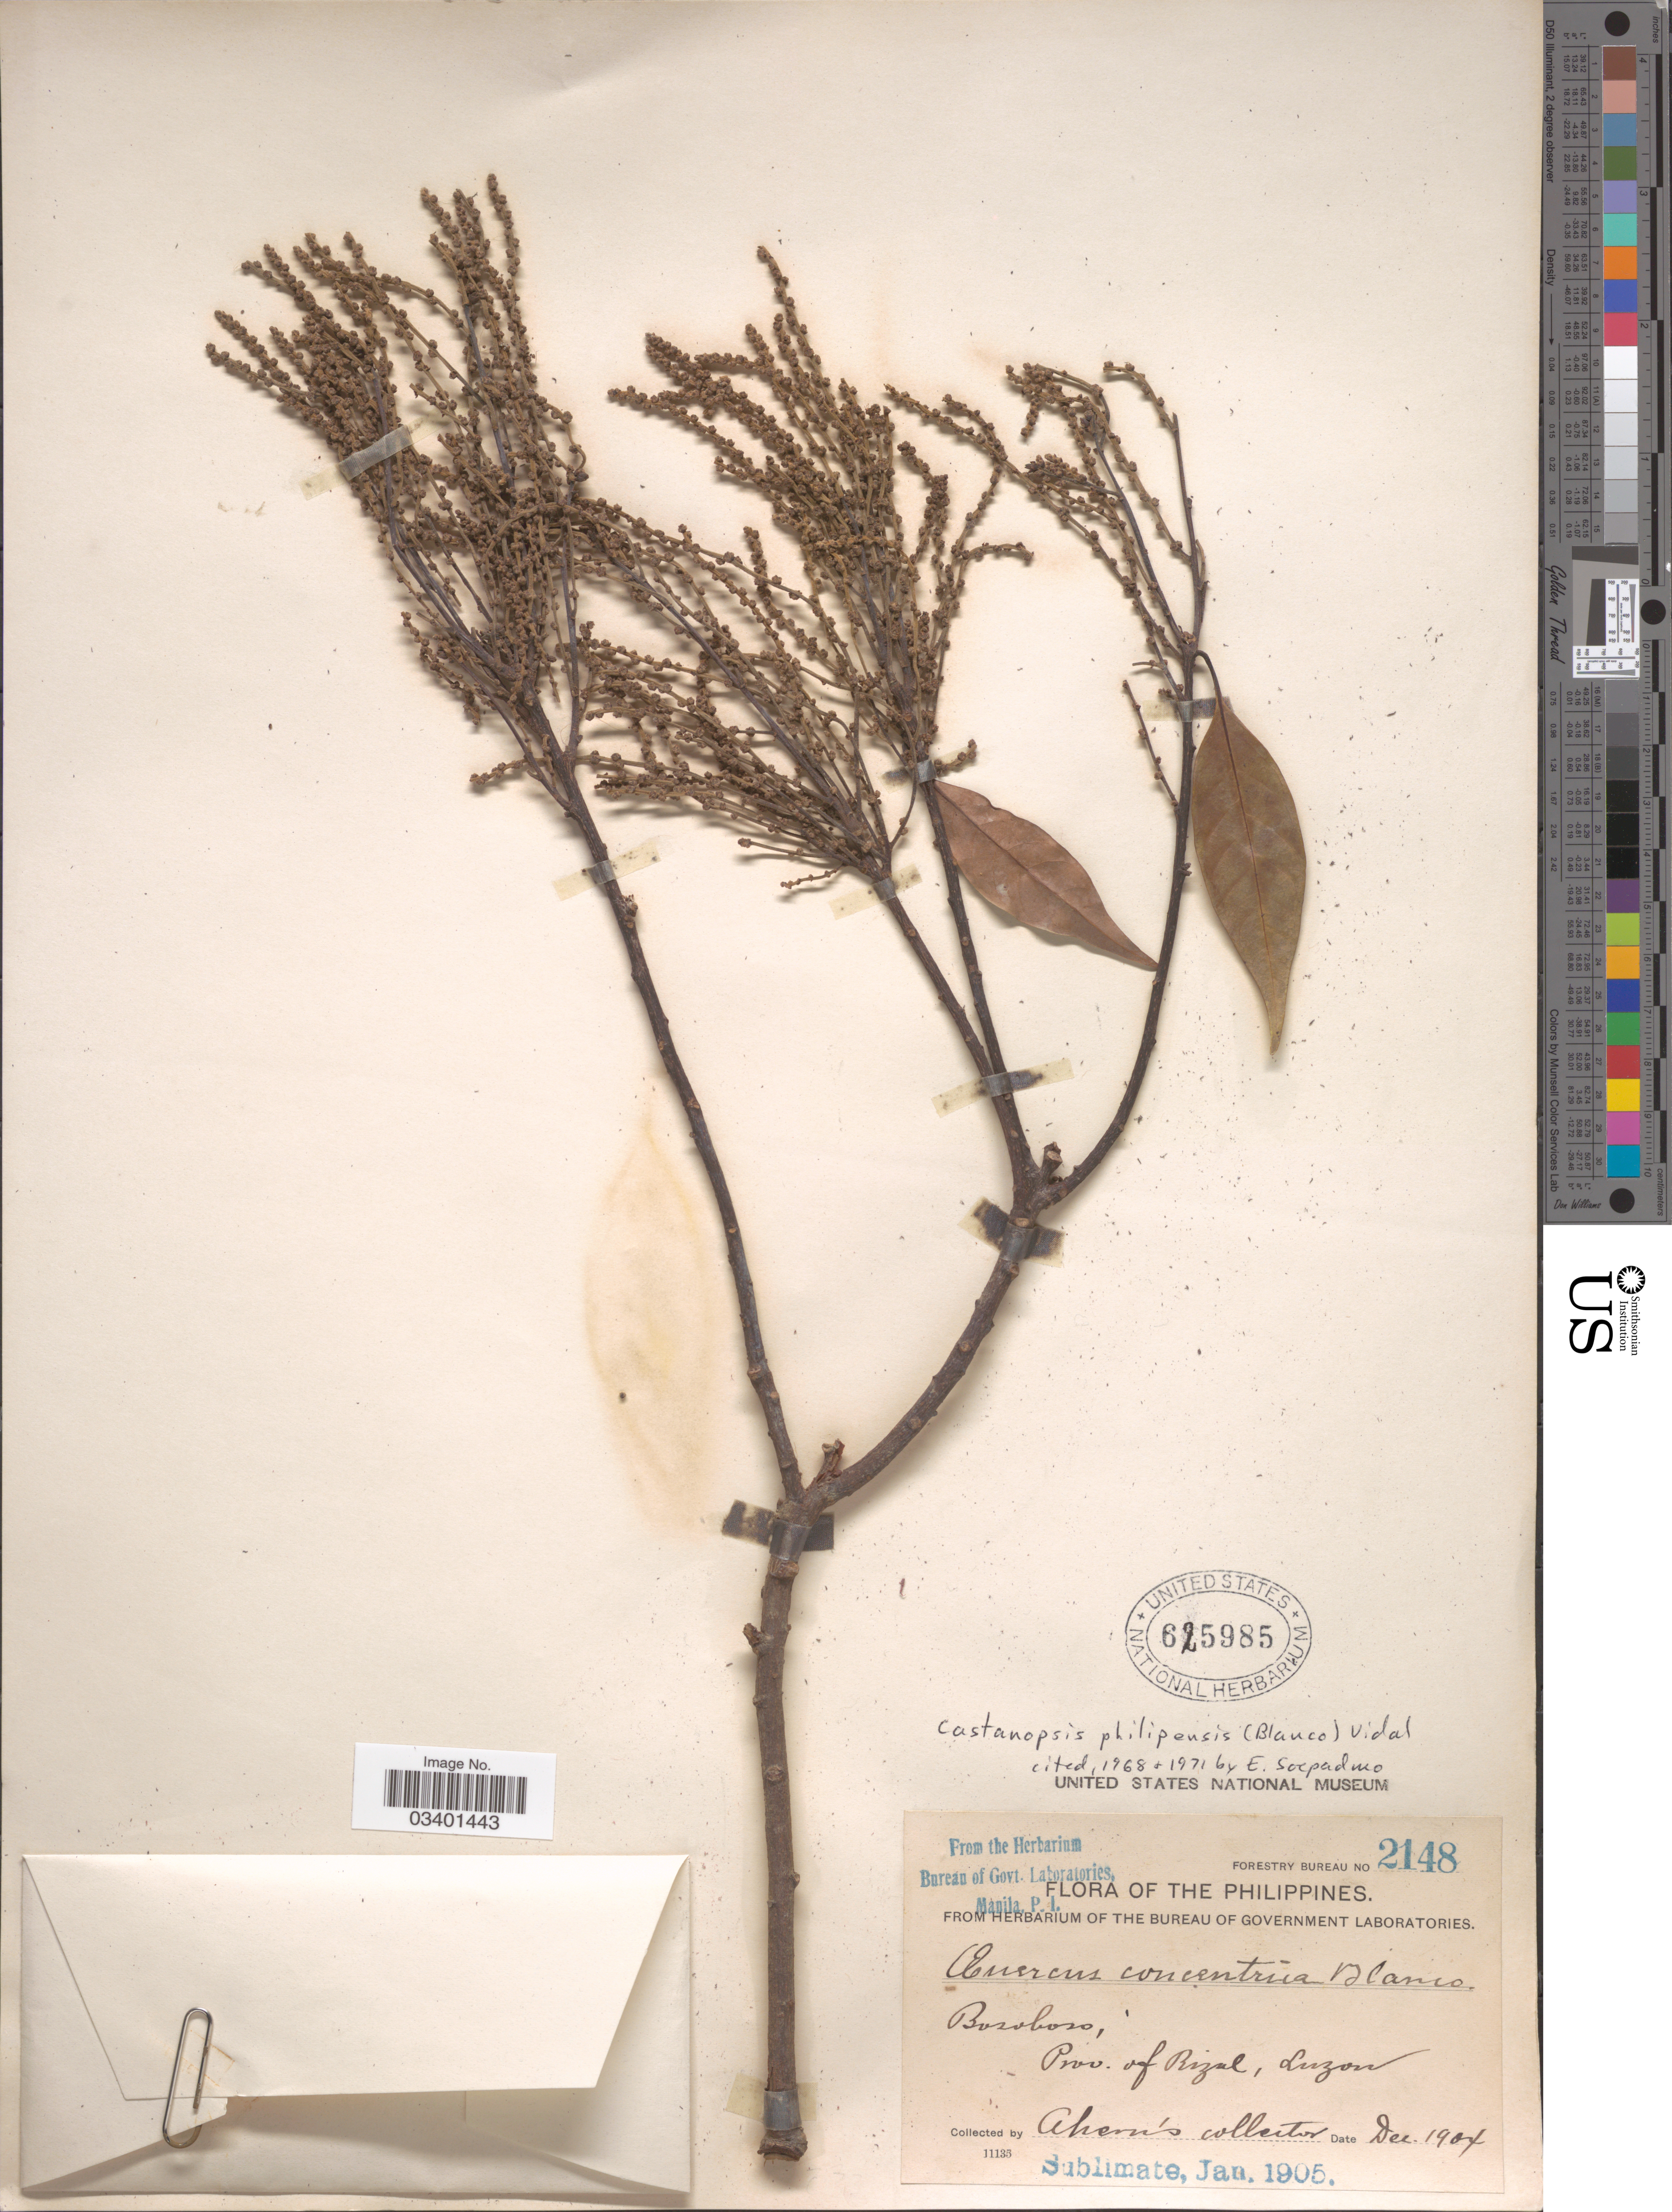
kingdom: Plantae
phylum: Tracheophyta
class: Magnoliopsida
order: Fagales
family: Fagaceae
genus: Castanopsis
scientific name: Castanopsis philipensis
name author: (Blanco) Vidal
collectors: Ahern's collector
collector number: Forestry Bureau 2148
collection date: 1904-12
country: Philippines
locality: Bosoboro, Prov. of Rizal, Luzon.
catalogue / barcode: US 625985